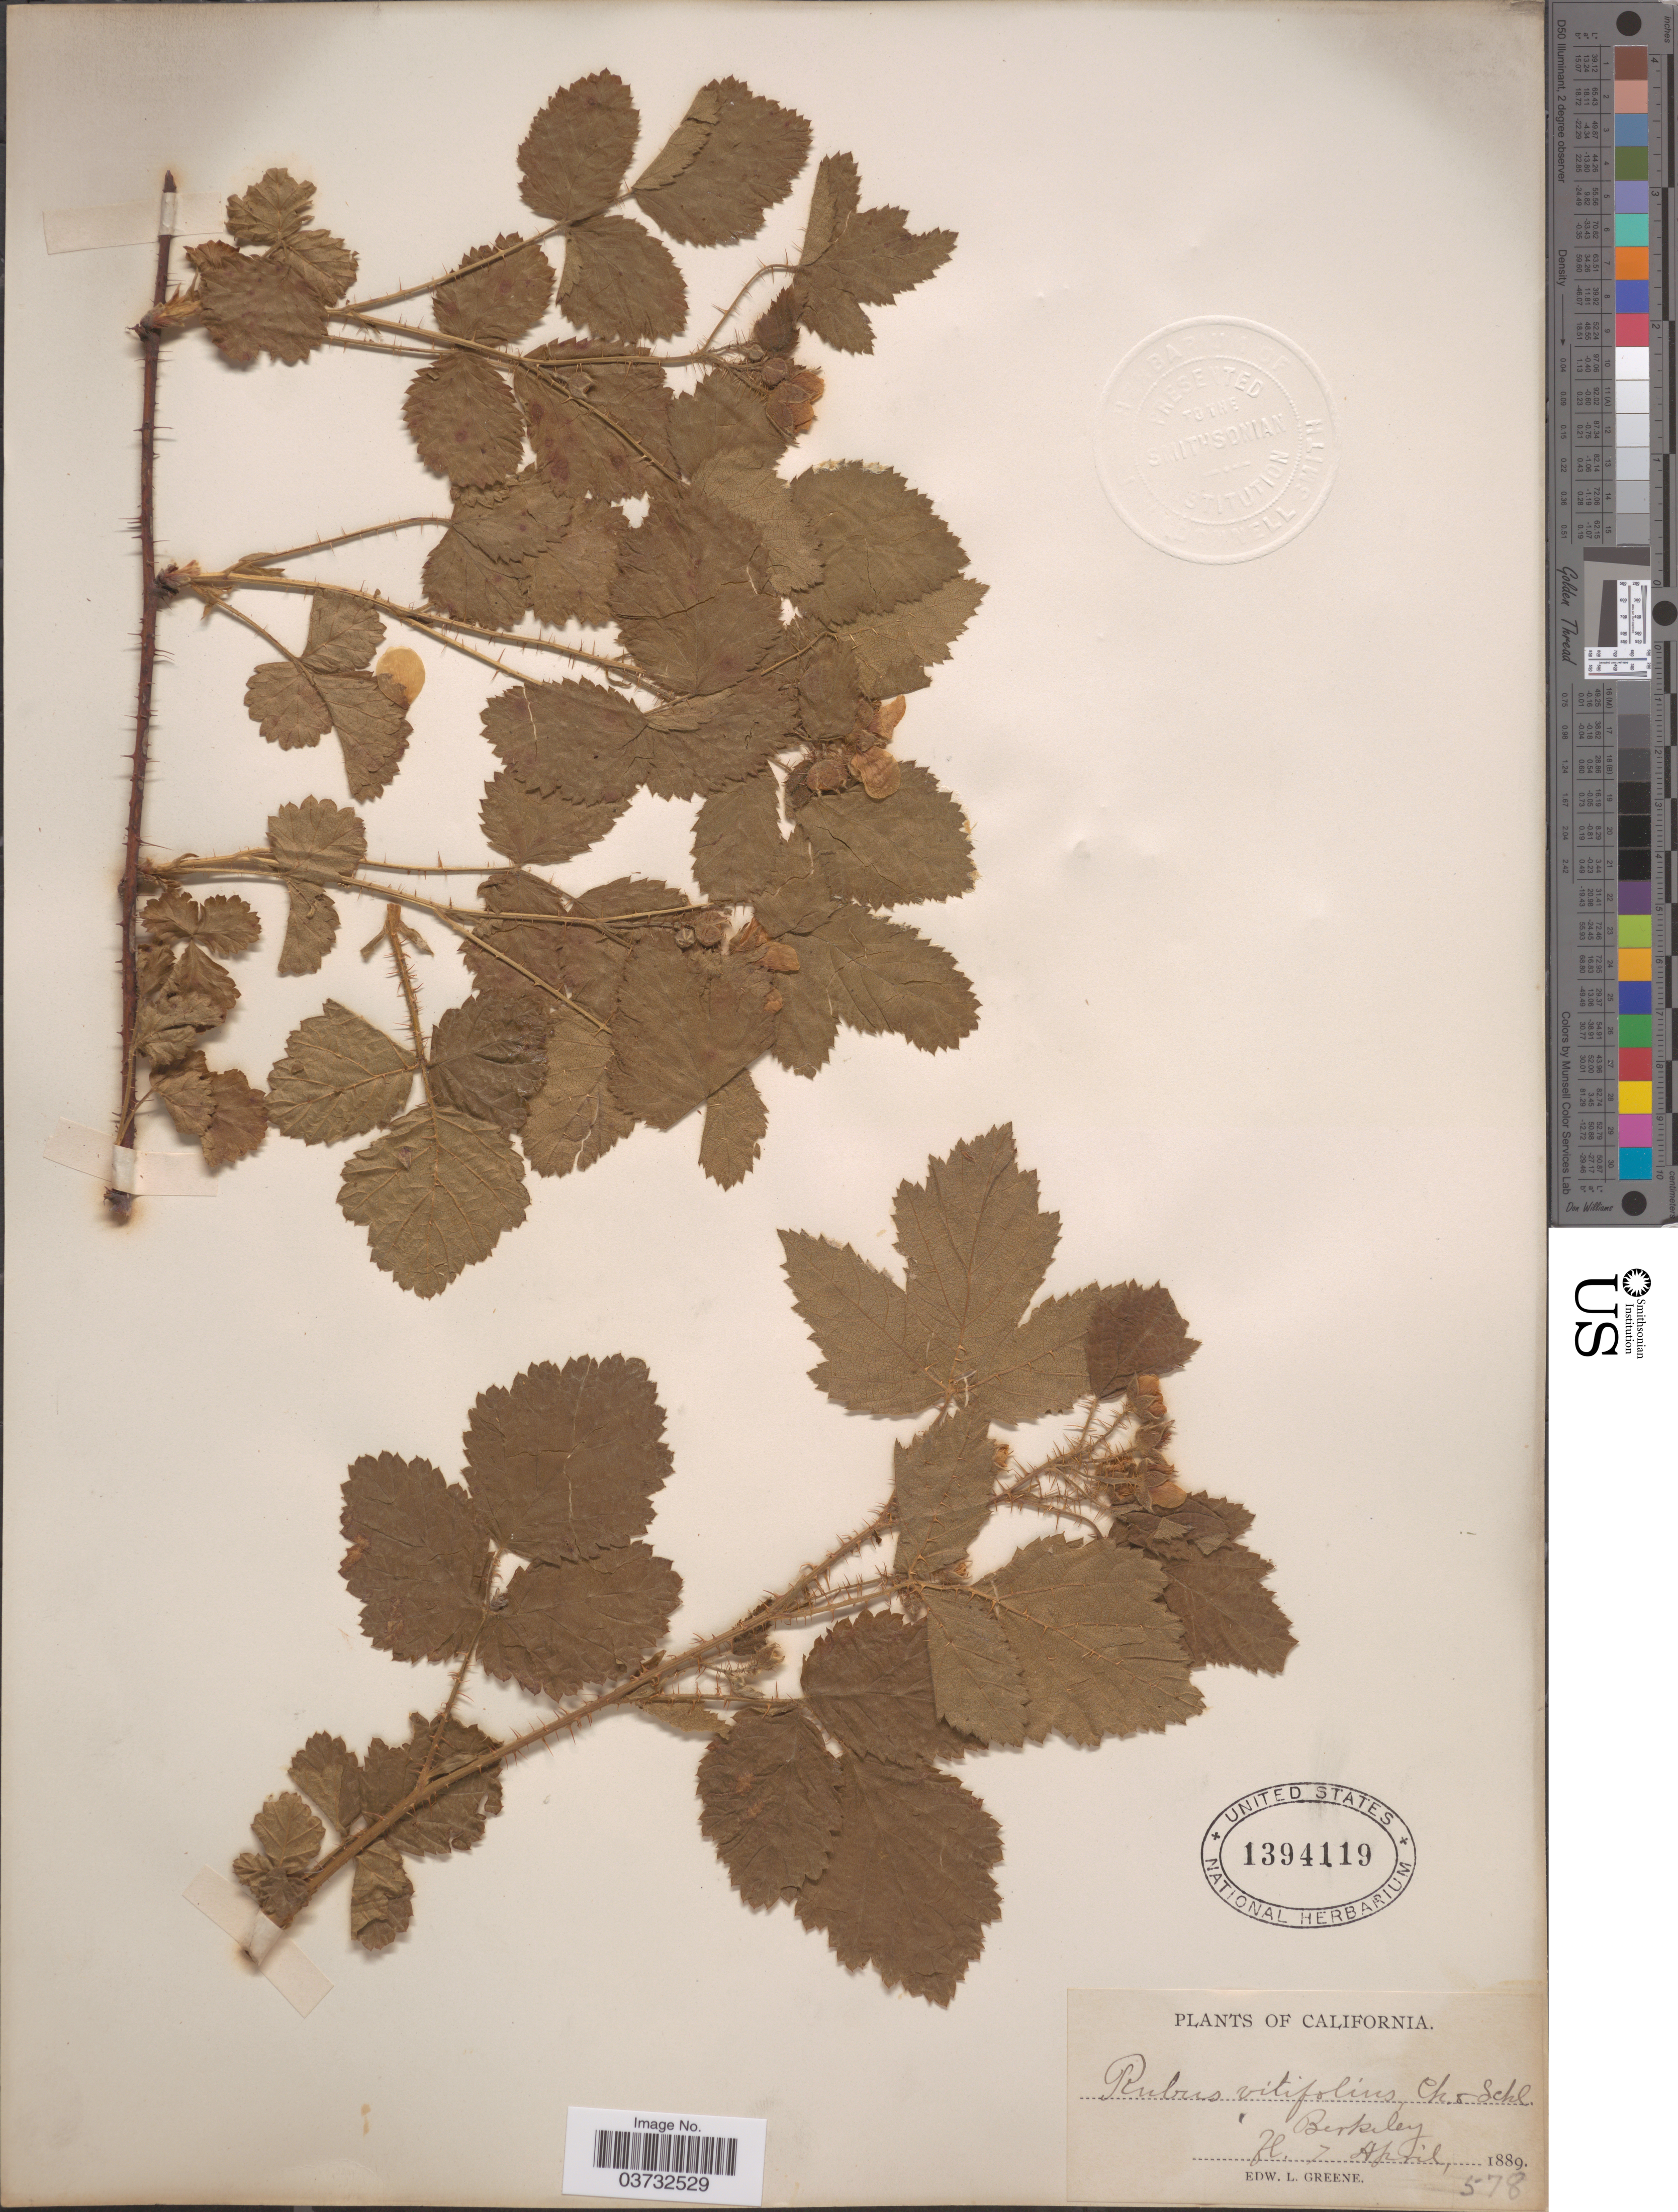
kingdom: Plantae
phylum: Tracheophyta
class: Magnoliopsida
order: Rosales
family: Rosaceae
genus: Rubus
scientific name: Rubus vitifolius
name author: Cham. & Schltdl.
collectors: E. L. Greene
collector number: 578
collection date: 1889-04-07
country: United States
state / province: California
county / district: Alameda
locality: Berkeley.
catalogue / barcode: US 1394119